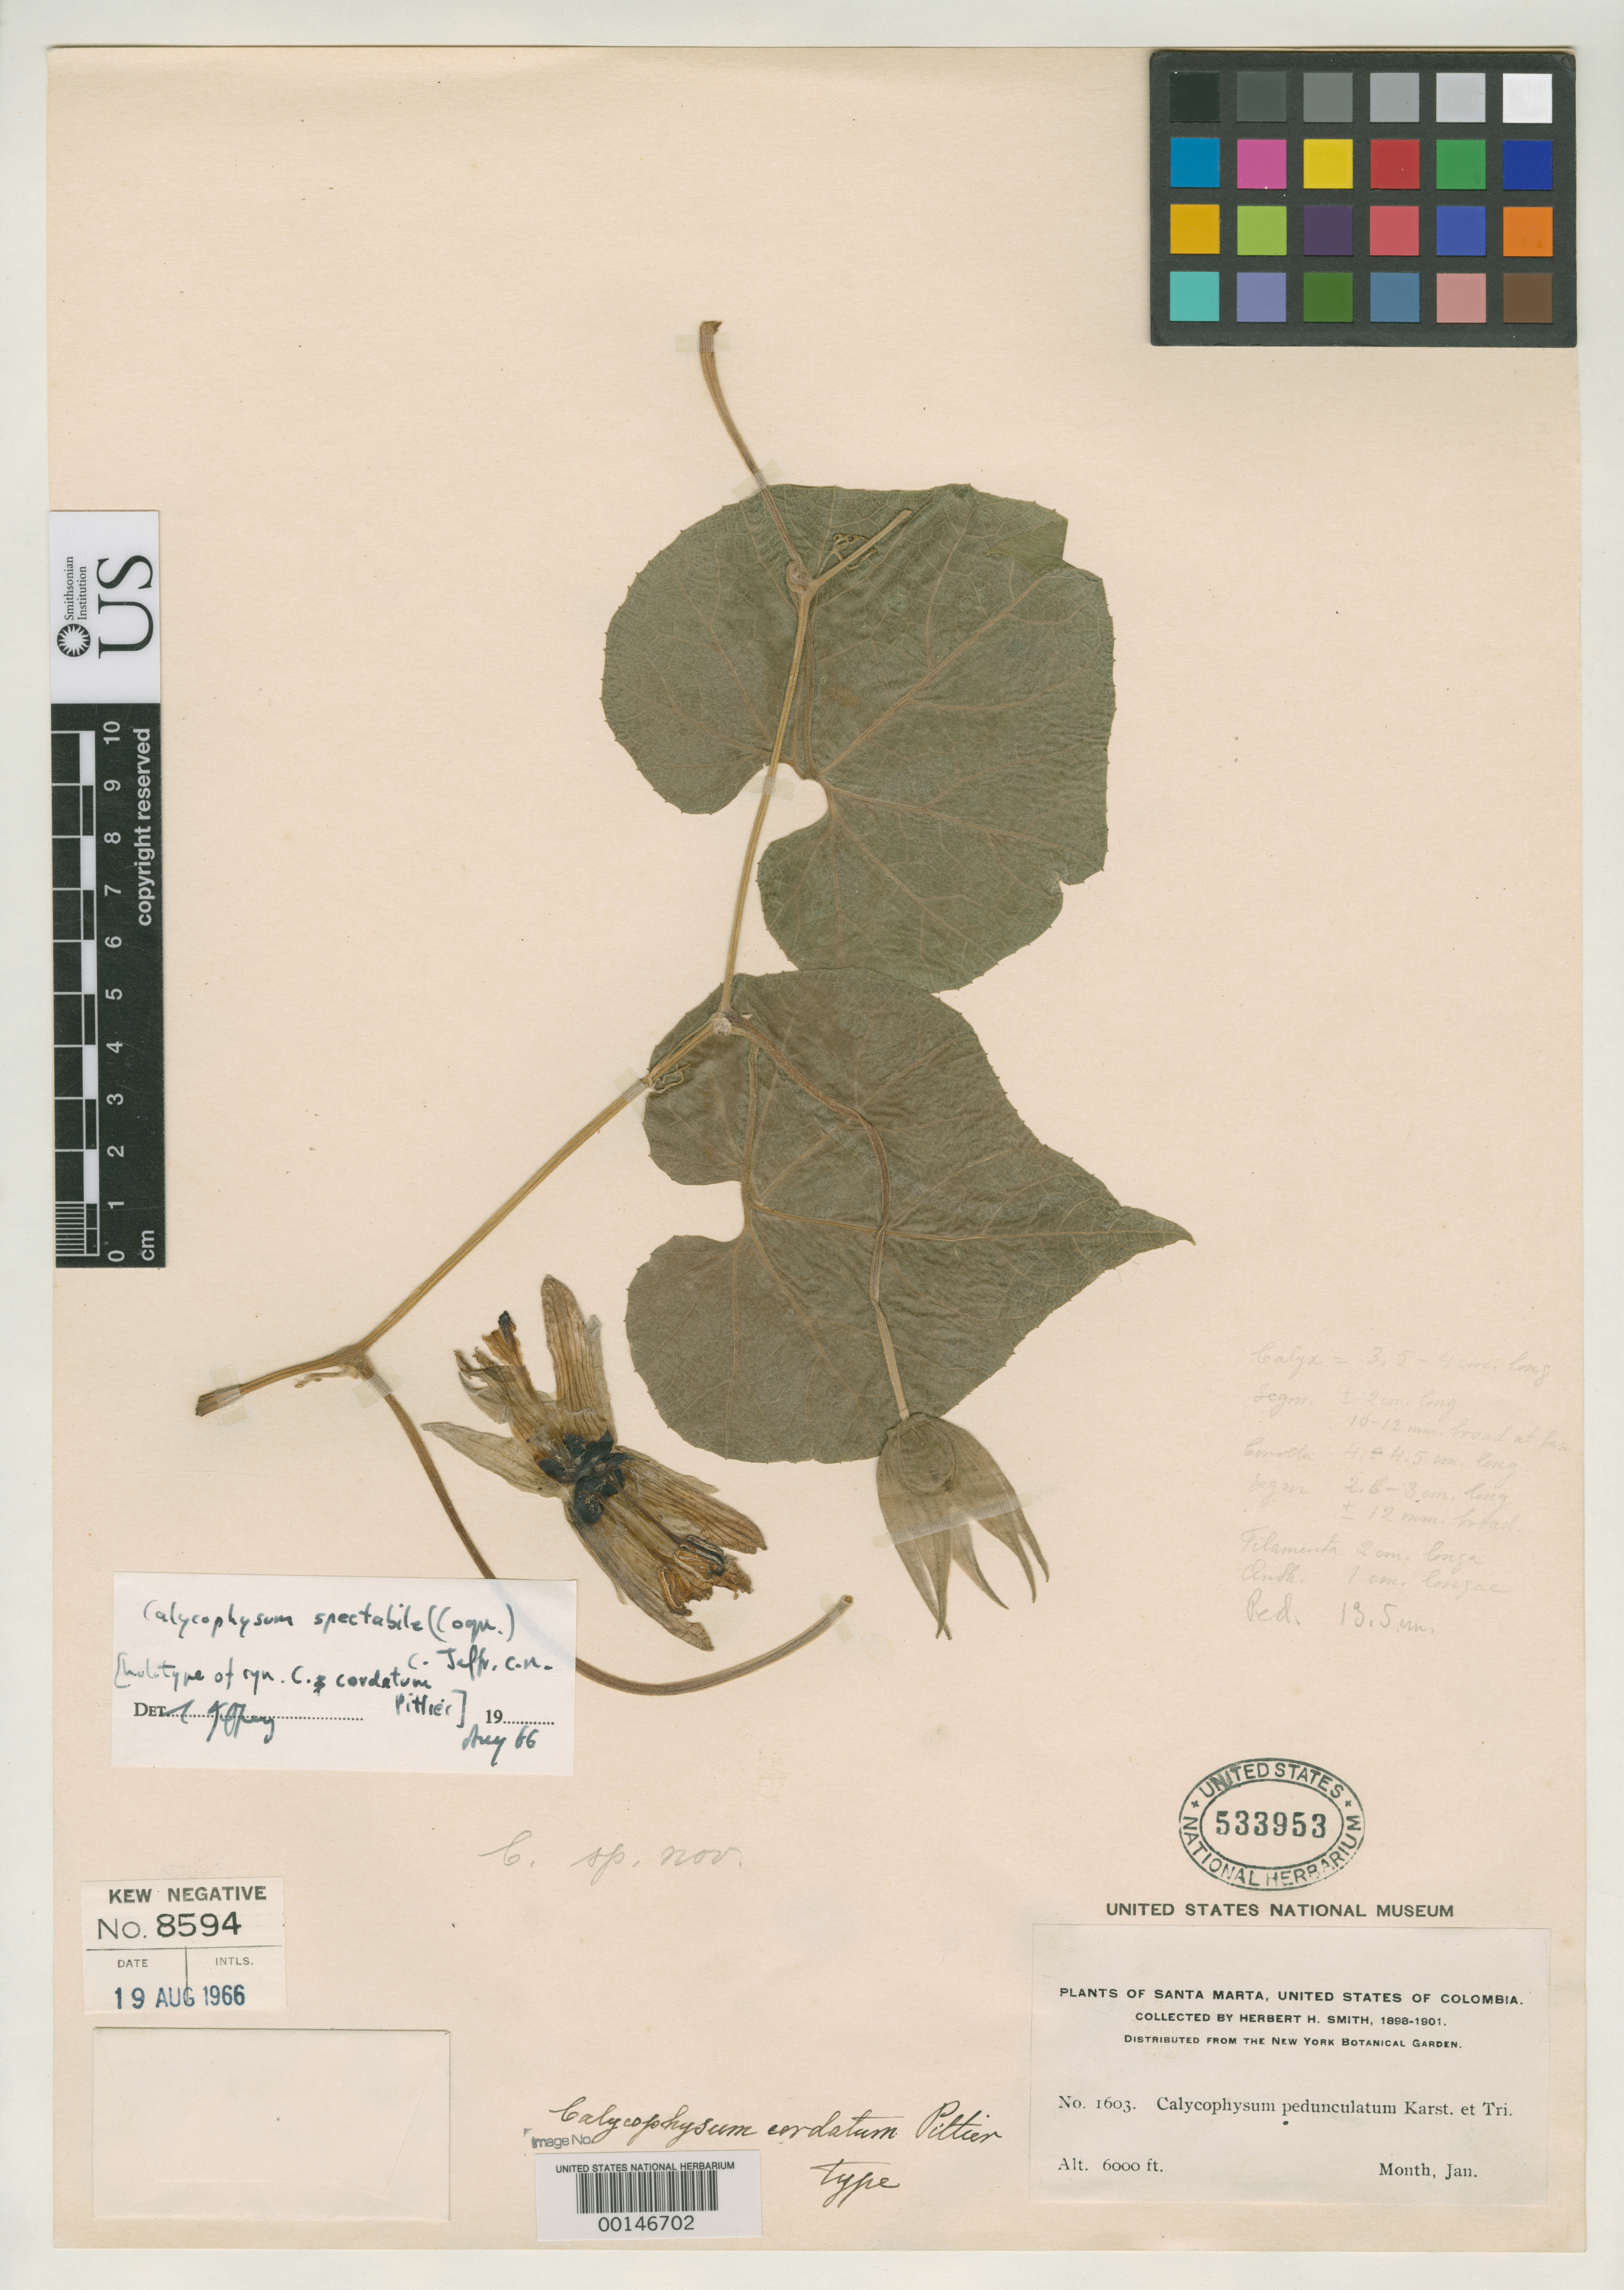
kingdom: Plantae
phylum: Tracheophyta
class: Magnoliopsida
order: Cucurbitales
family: Cucurbitaceae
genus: Calycophysum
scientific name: Calycophysum cordatum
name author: Pittier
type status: Holotype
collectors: Herbert H. Smith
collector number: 1603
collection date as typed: Jan 1900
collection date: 1900-01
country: Colombia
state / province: Magdalena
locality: Santa Marta.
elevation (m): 2000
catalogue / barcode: US 533953